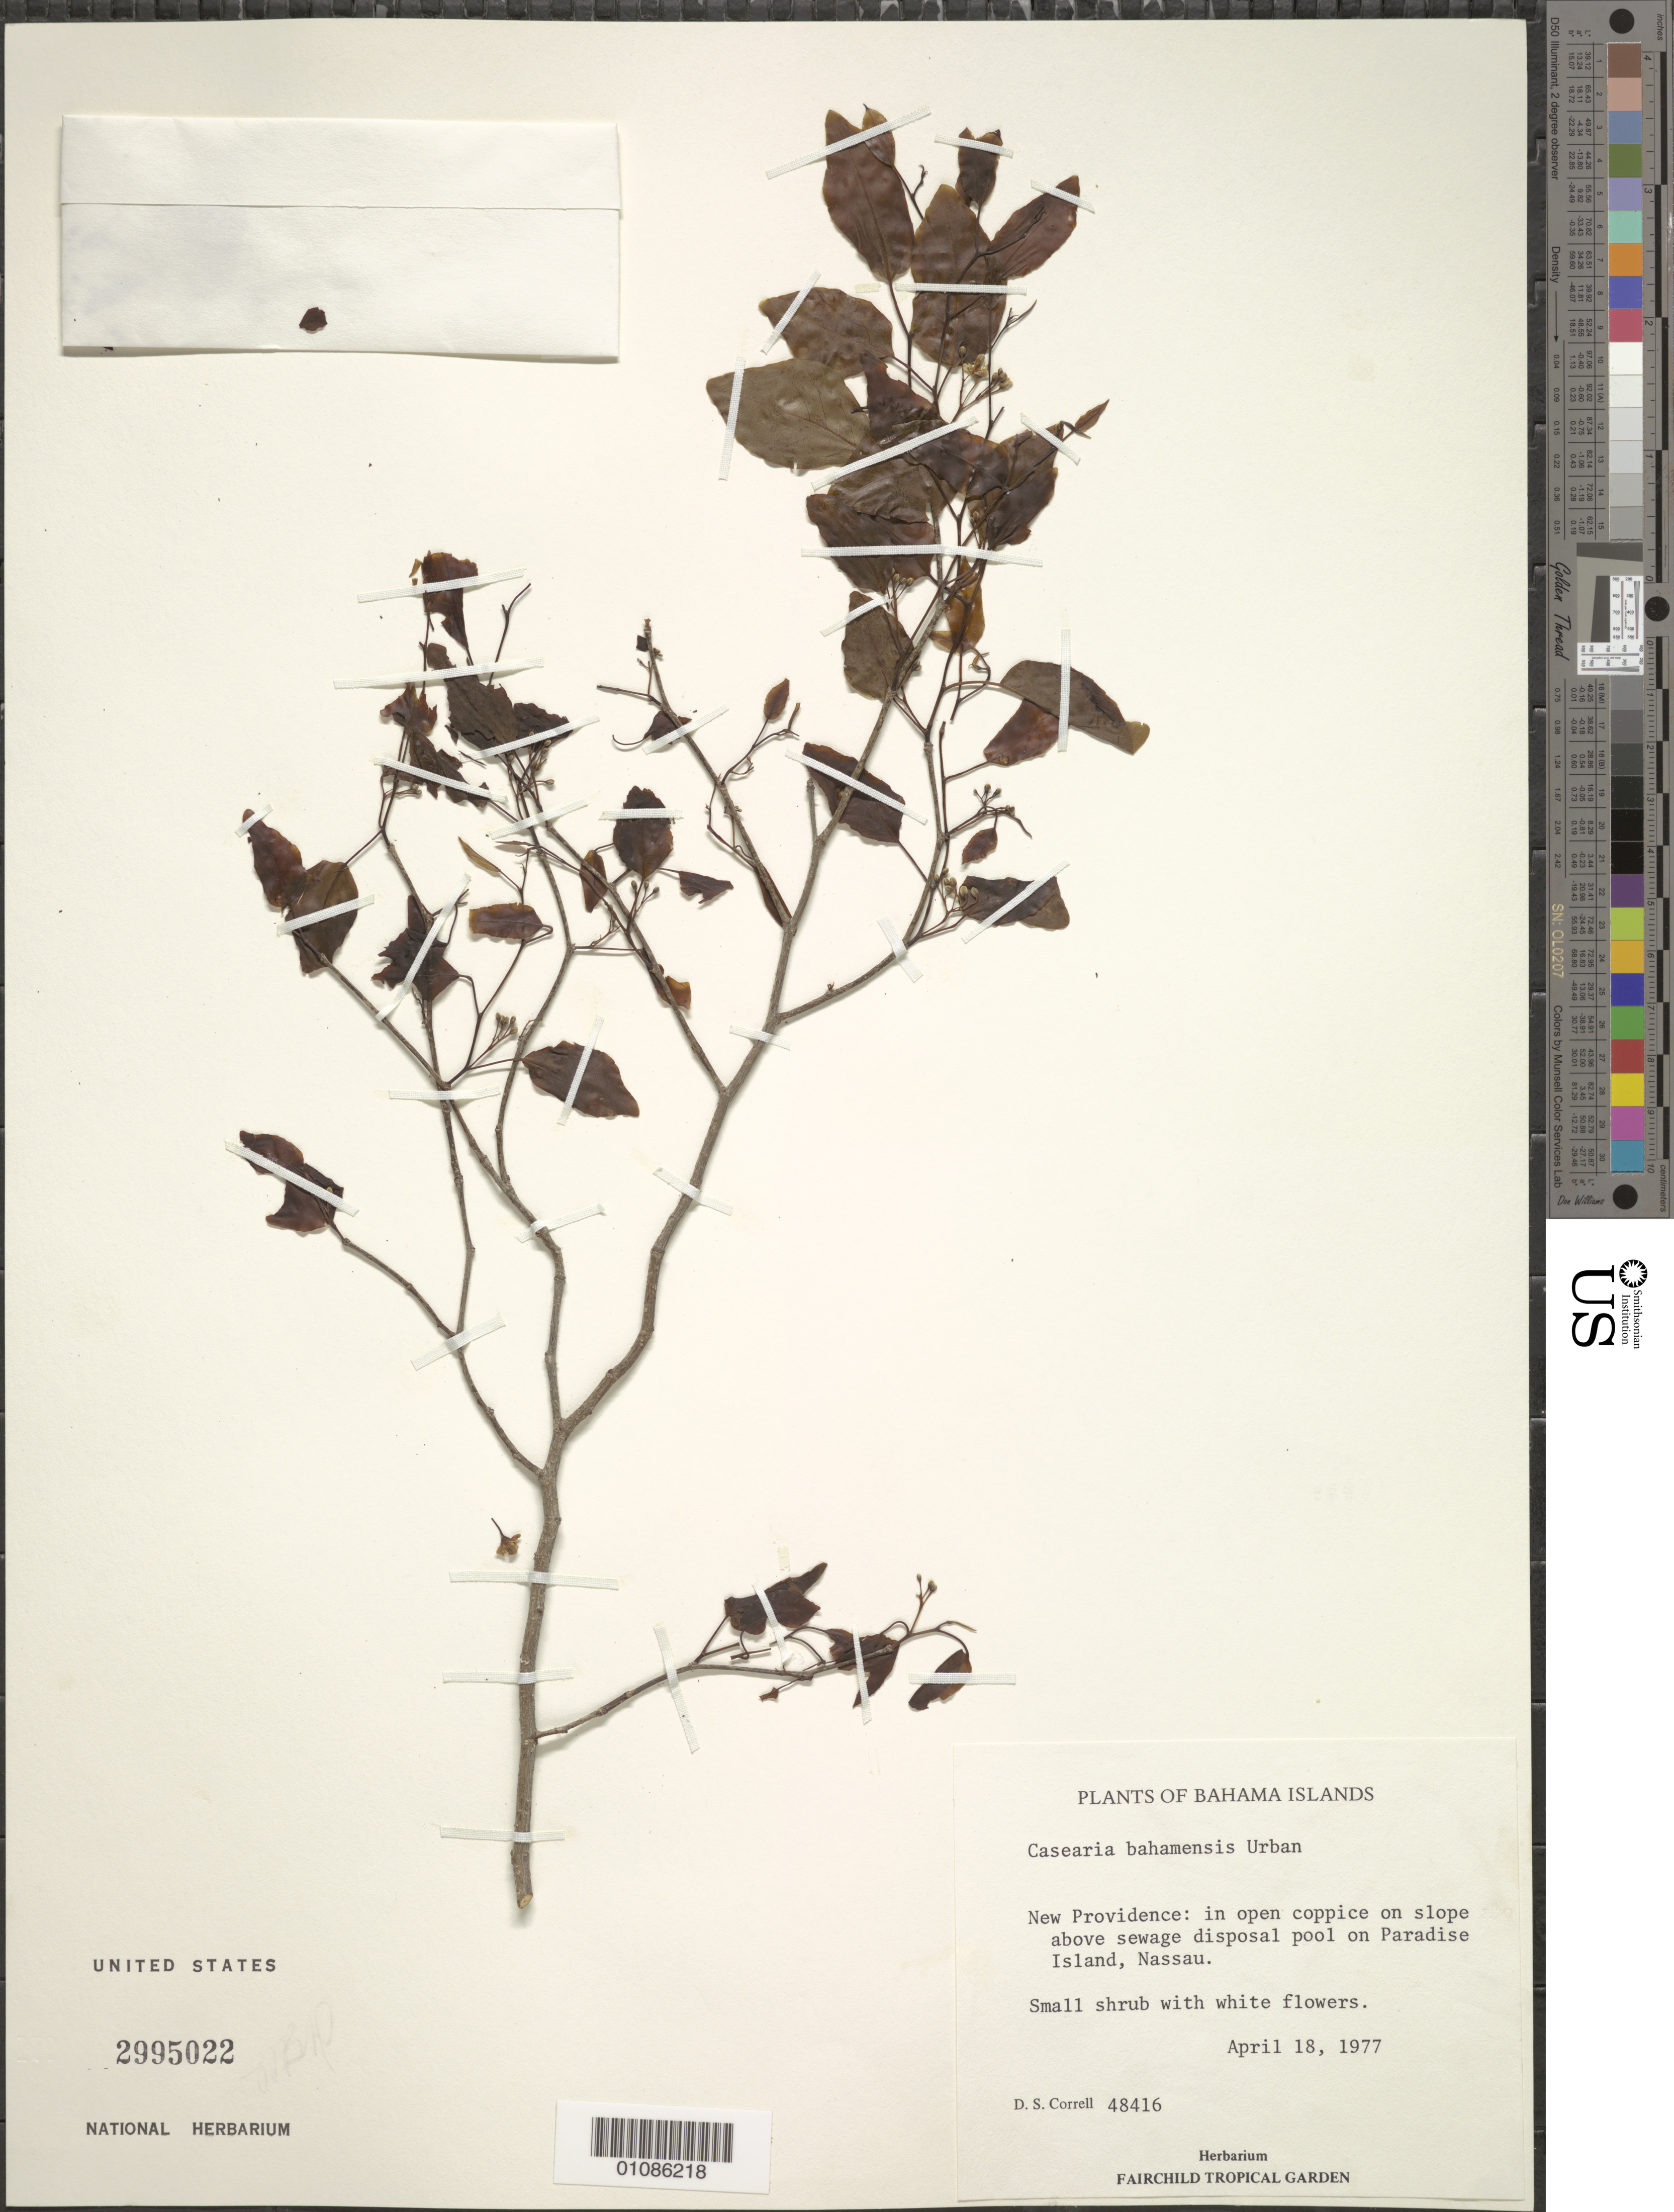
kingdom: Plantae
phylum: Tracheophyta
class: Magnoliopsida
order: Malpighiales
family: Salicaceae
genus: Casearia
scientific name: Casearia bahamensis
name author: Urb.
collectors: D. S. Correll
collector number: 48416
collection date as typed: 18 Apr 1977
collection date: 1977-04-18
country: Bahamas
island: New Providence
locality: in open coppice on slope above sewage disposal pool on paradise island, Nassau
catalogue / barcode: US 2995022